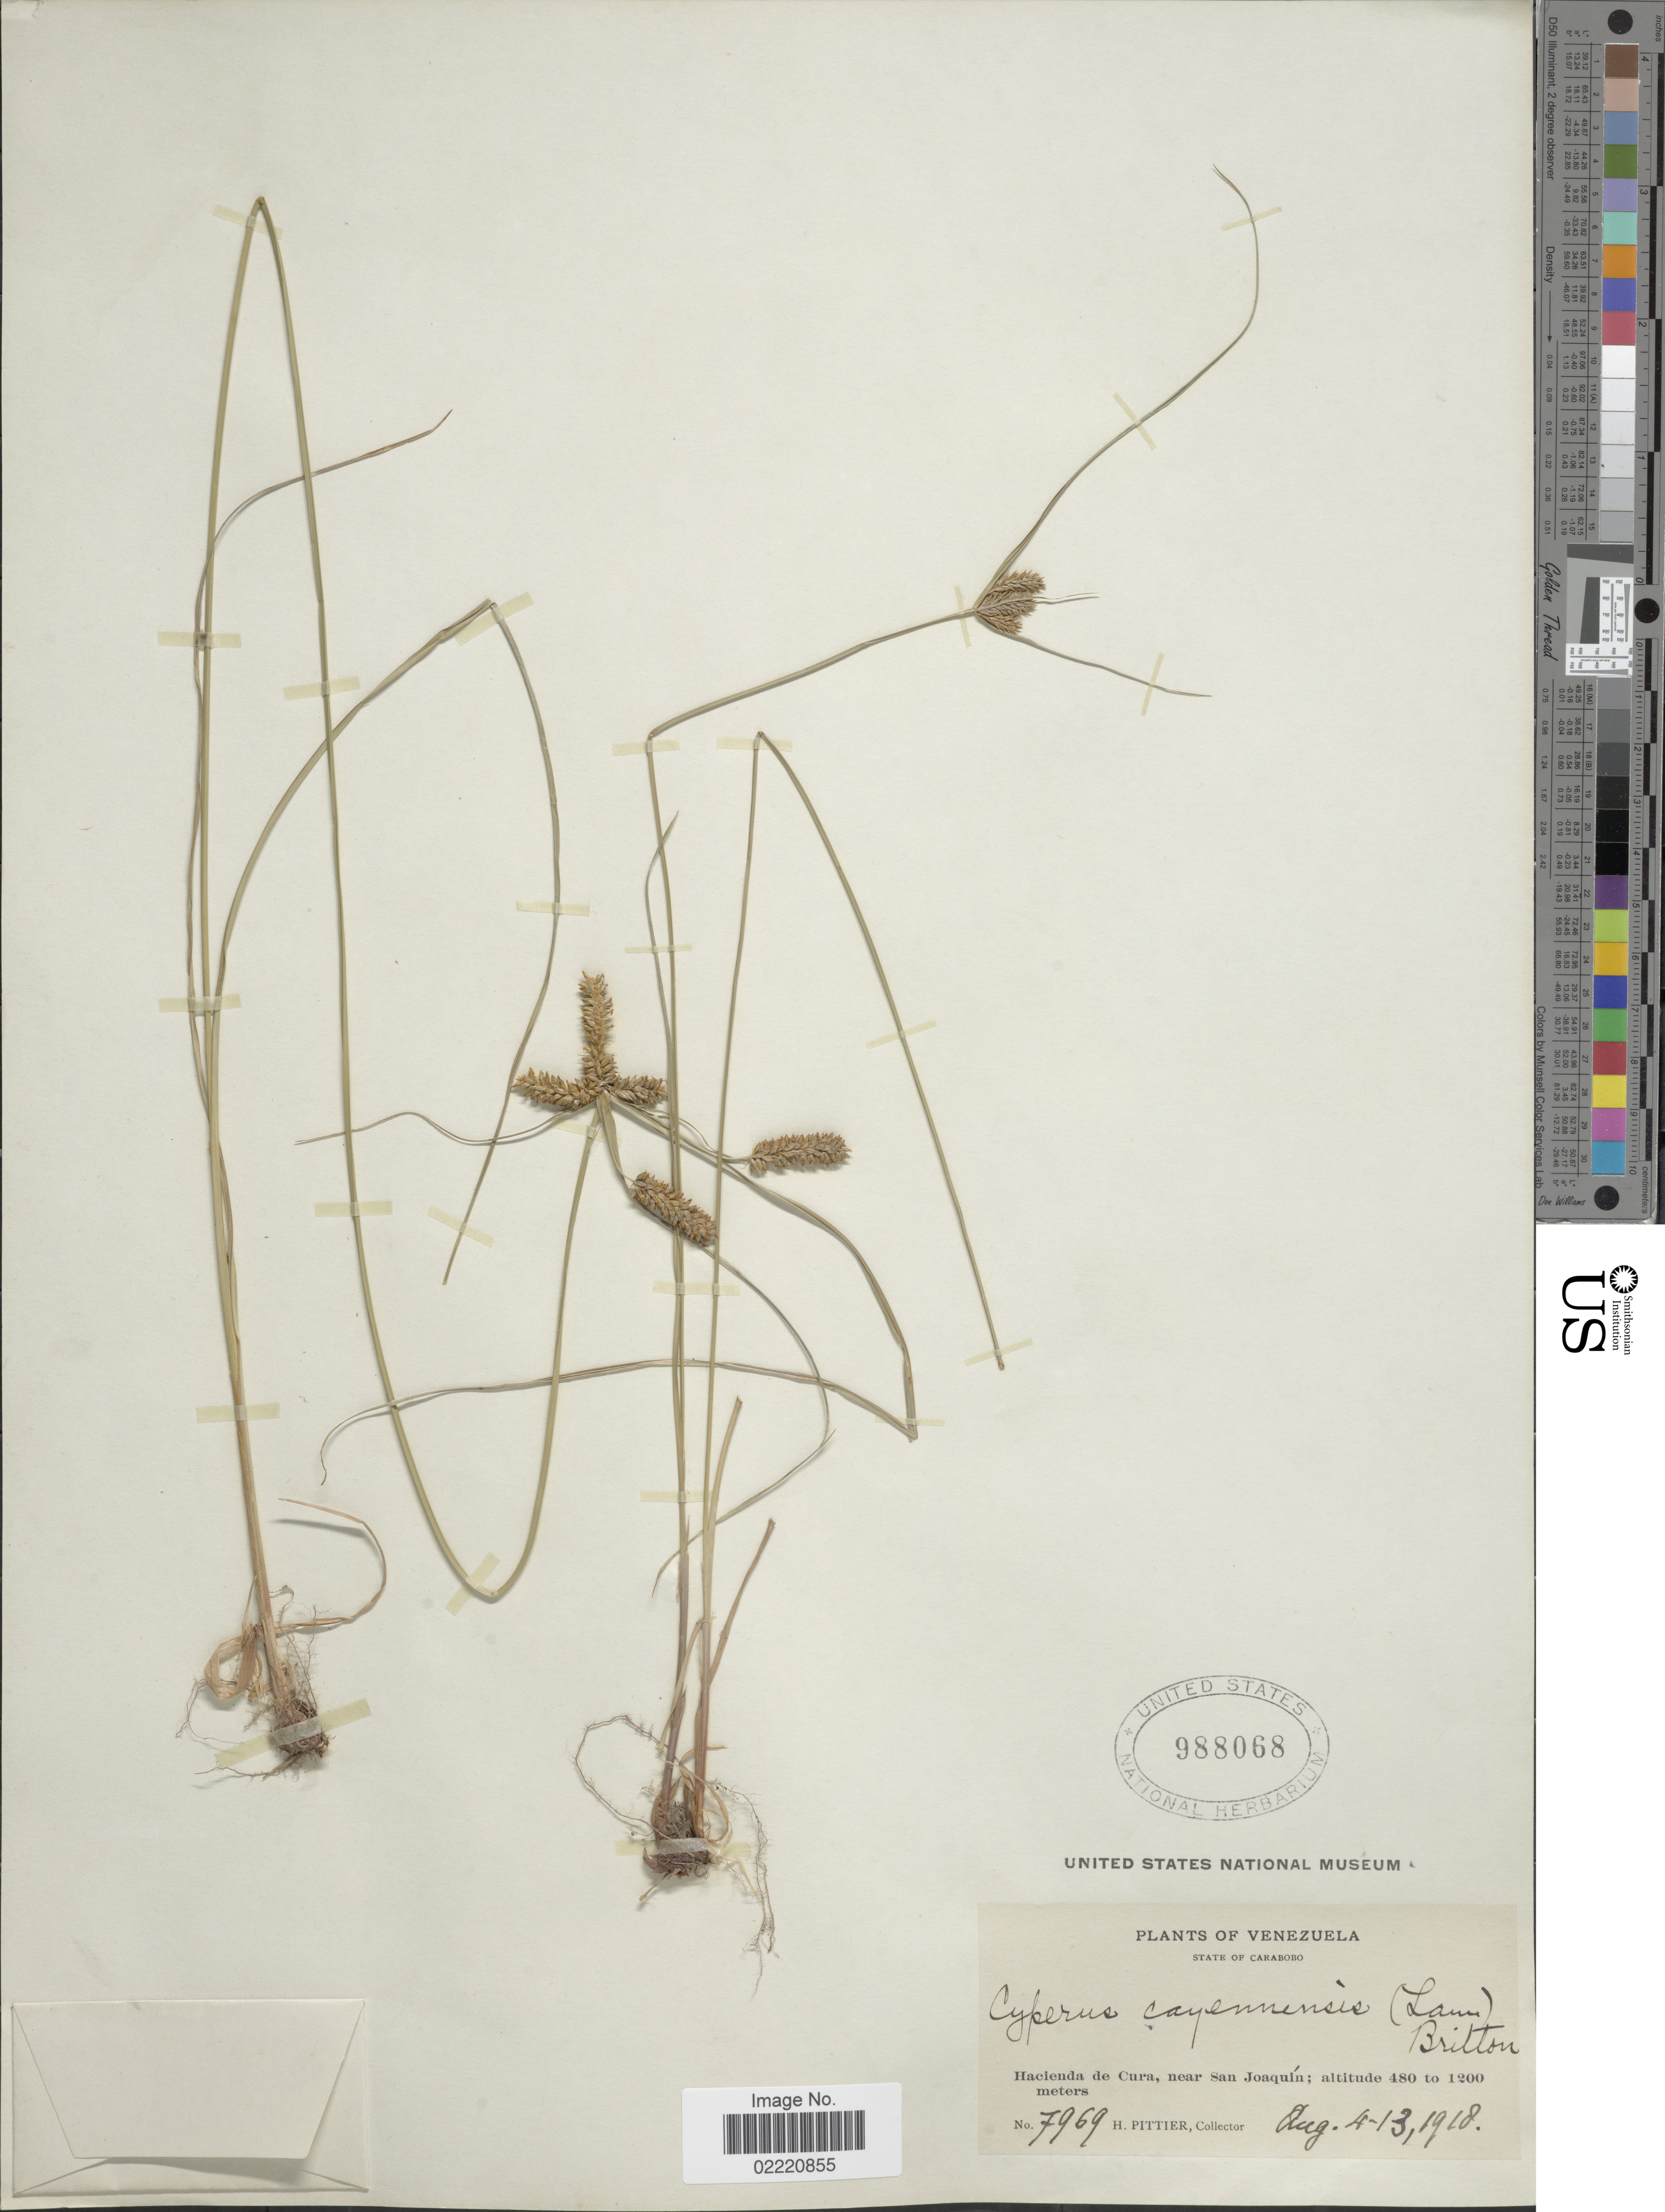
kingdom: Plantae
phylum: Tracheophyta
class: Liliopsida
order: Poales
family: Cyperaceae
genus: Cyperus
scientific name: Cyperus aggregatus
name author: (Willd.) Endl.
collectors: H. F. Pittier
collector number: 7969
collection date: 1918-08-04/1918-08-13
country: Venezuela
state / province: Carabobo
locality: Hacienda de Cura, near San Joaquin.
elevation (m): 480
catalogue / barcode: US 988068